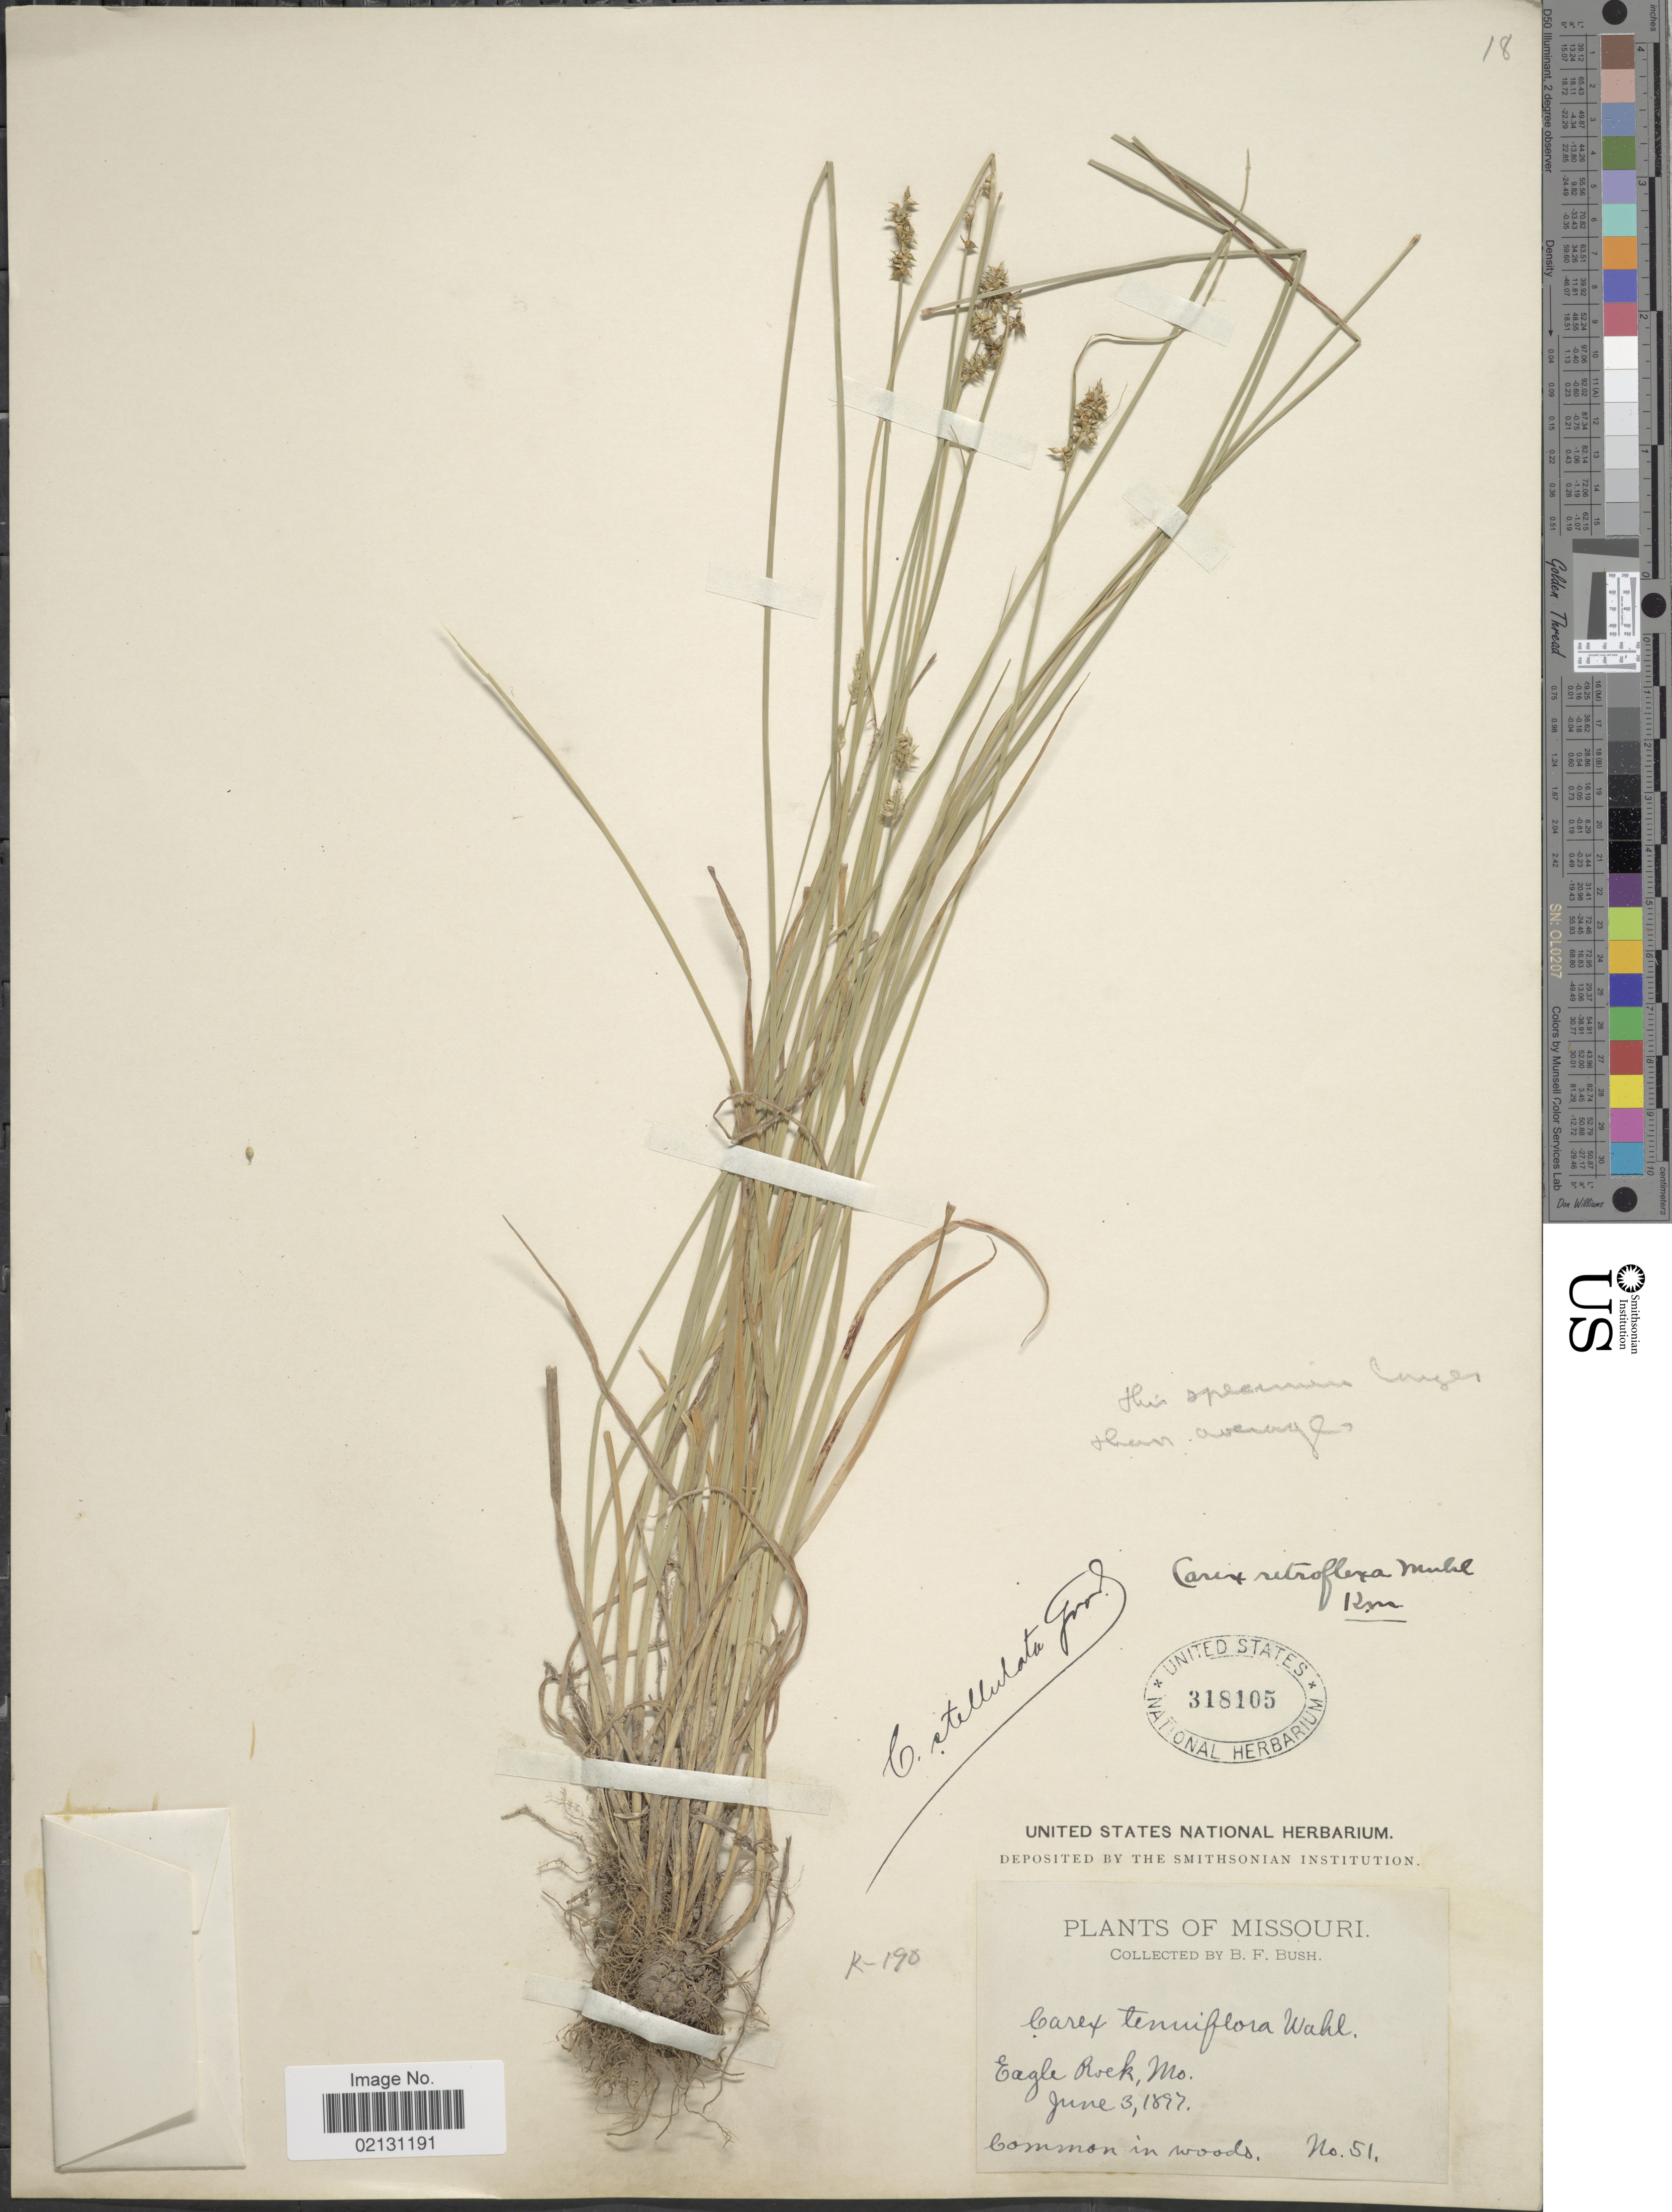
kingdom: Plantae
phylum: Tracheophyta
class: Liliopsida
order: Poales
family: Cyperaceae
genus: Carex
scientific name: Carex retroflexa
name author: Muhl. ex Willd.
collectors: B. F. Bush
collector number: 51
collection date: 1897-06-03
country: United States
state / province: Missouri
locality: Eagle Rock, Common in woods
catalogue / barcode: US 318105